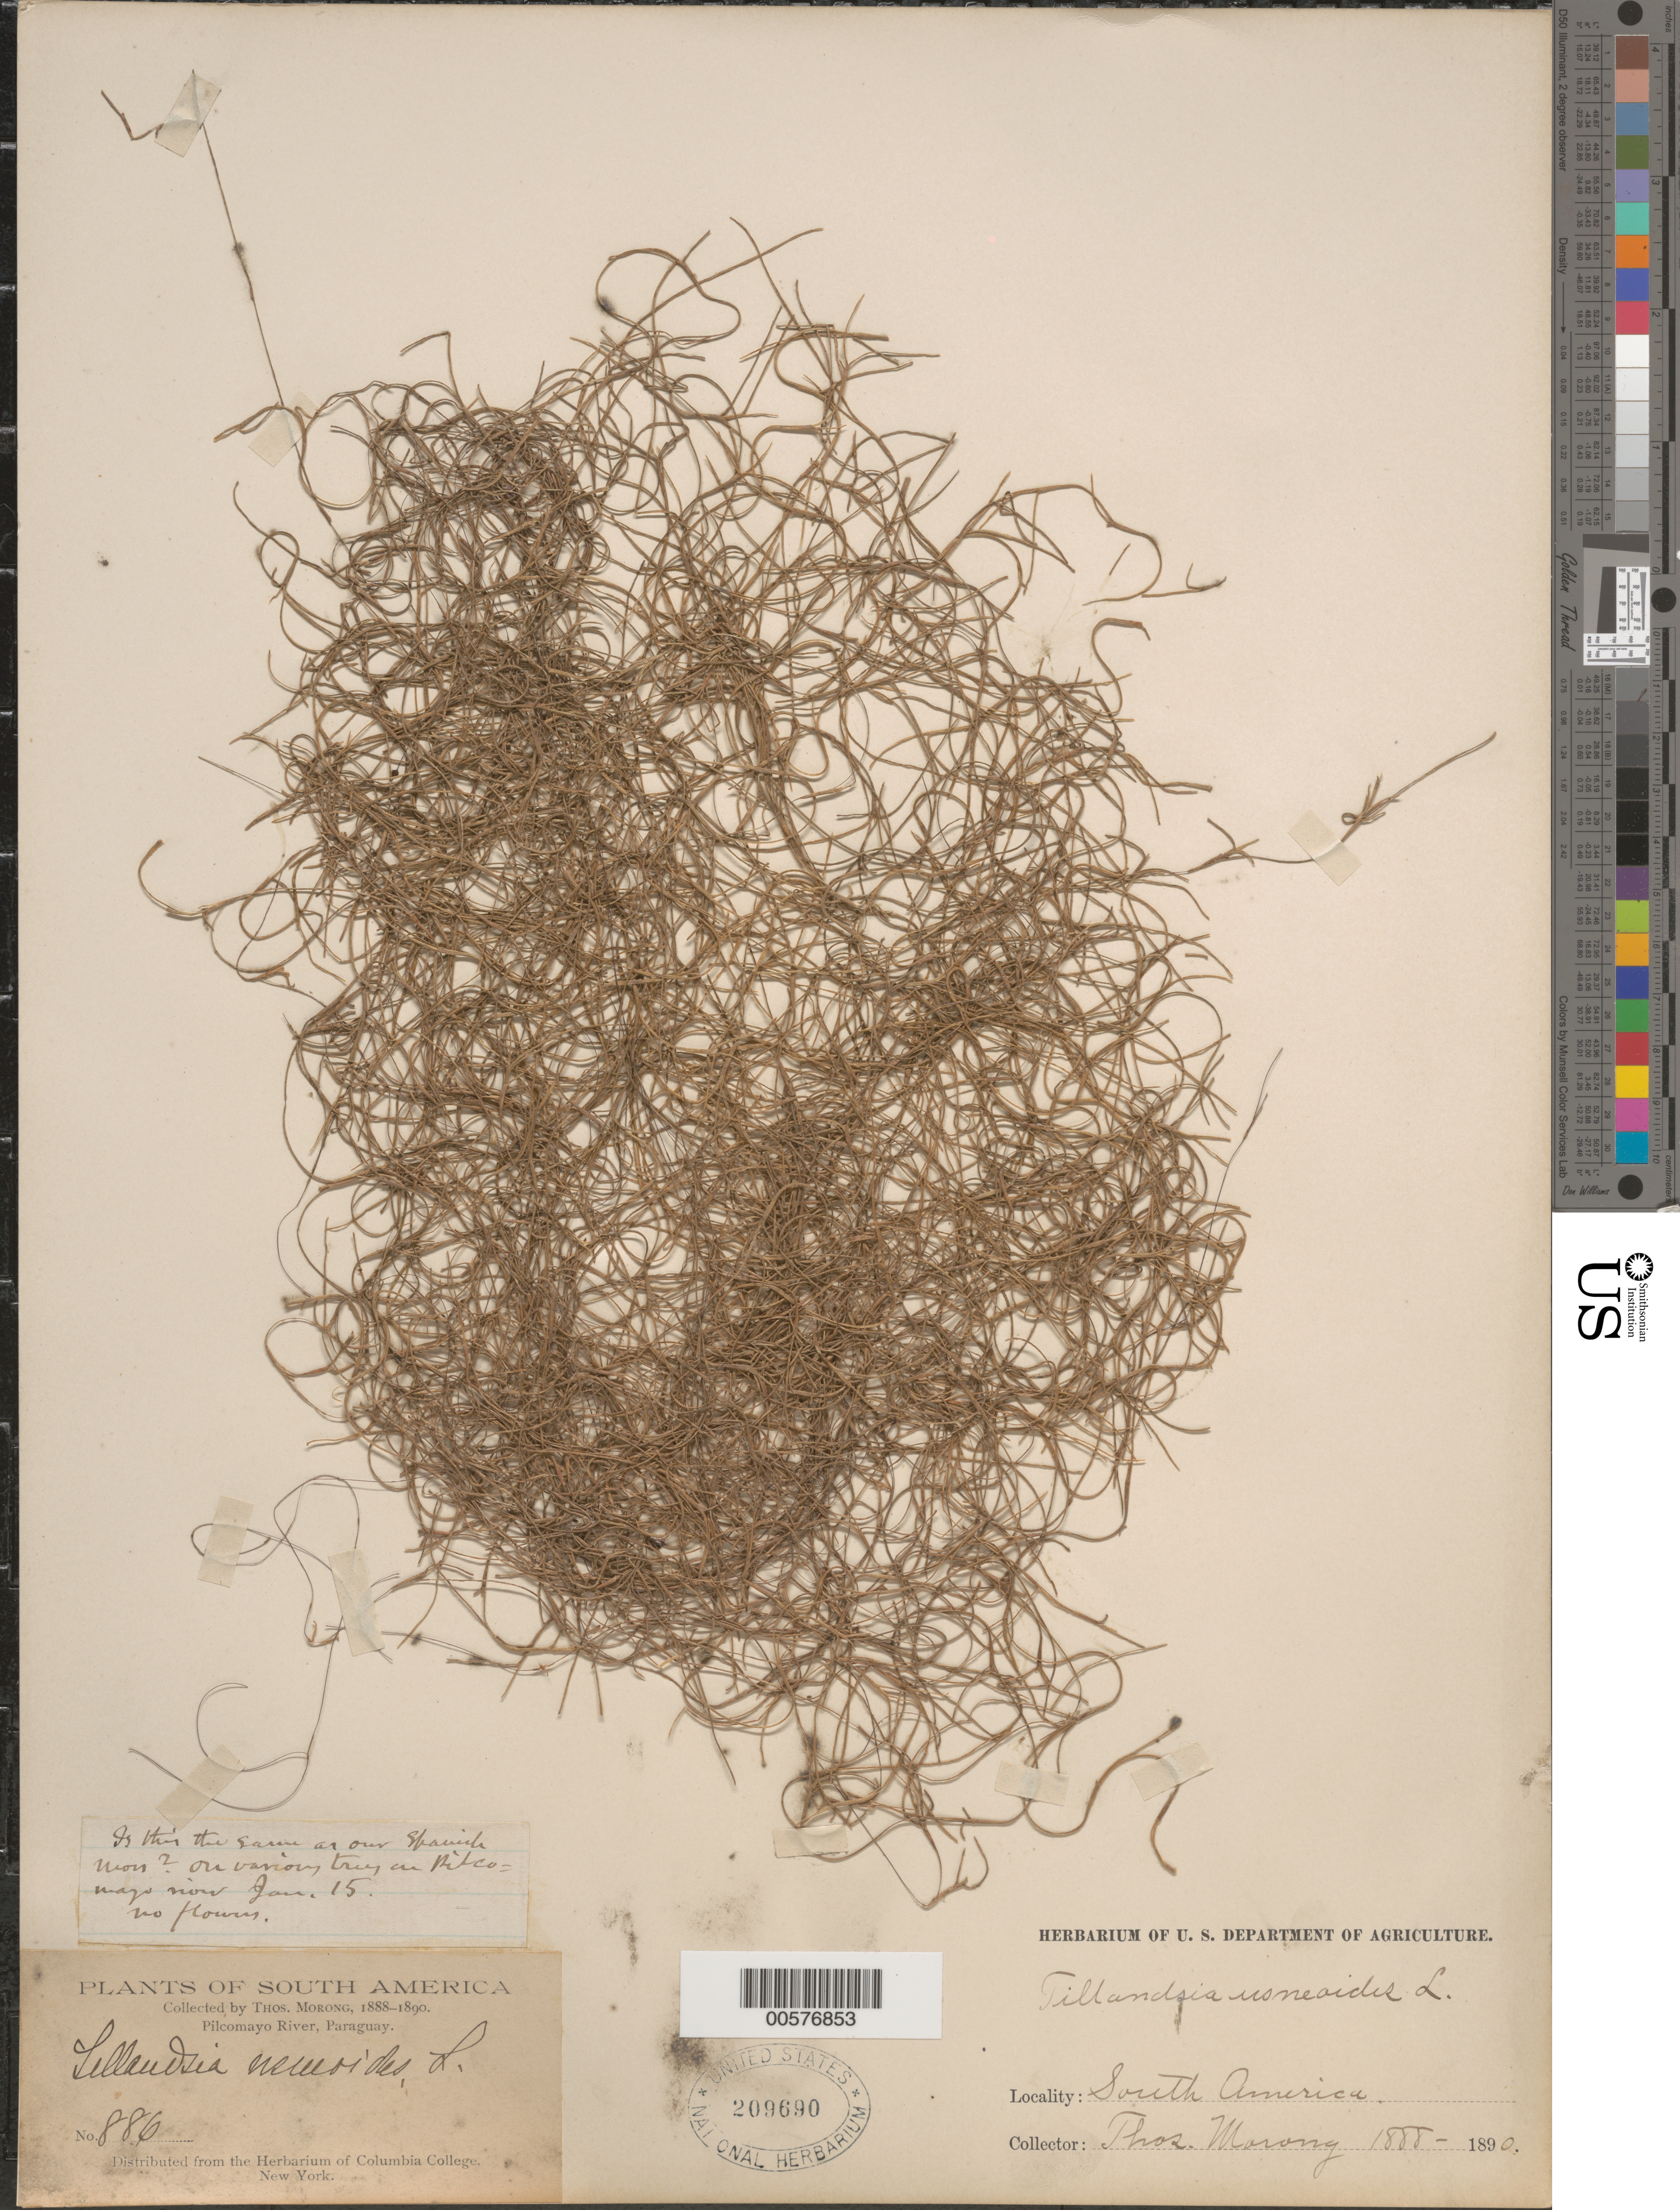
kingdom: Plantae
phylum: Tracheophyta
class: Liliopsida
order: Poales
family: Bromeliaceae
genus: Tillandsia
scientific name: Tillandsia usneoides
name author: (L.) L.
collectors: T. Morong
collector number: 886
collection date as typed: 1888 to -- --- 1890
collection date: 1888/1890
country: Paraguay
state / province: Presidente Hayes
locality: Pilcomayo River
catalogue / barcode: US 209690